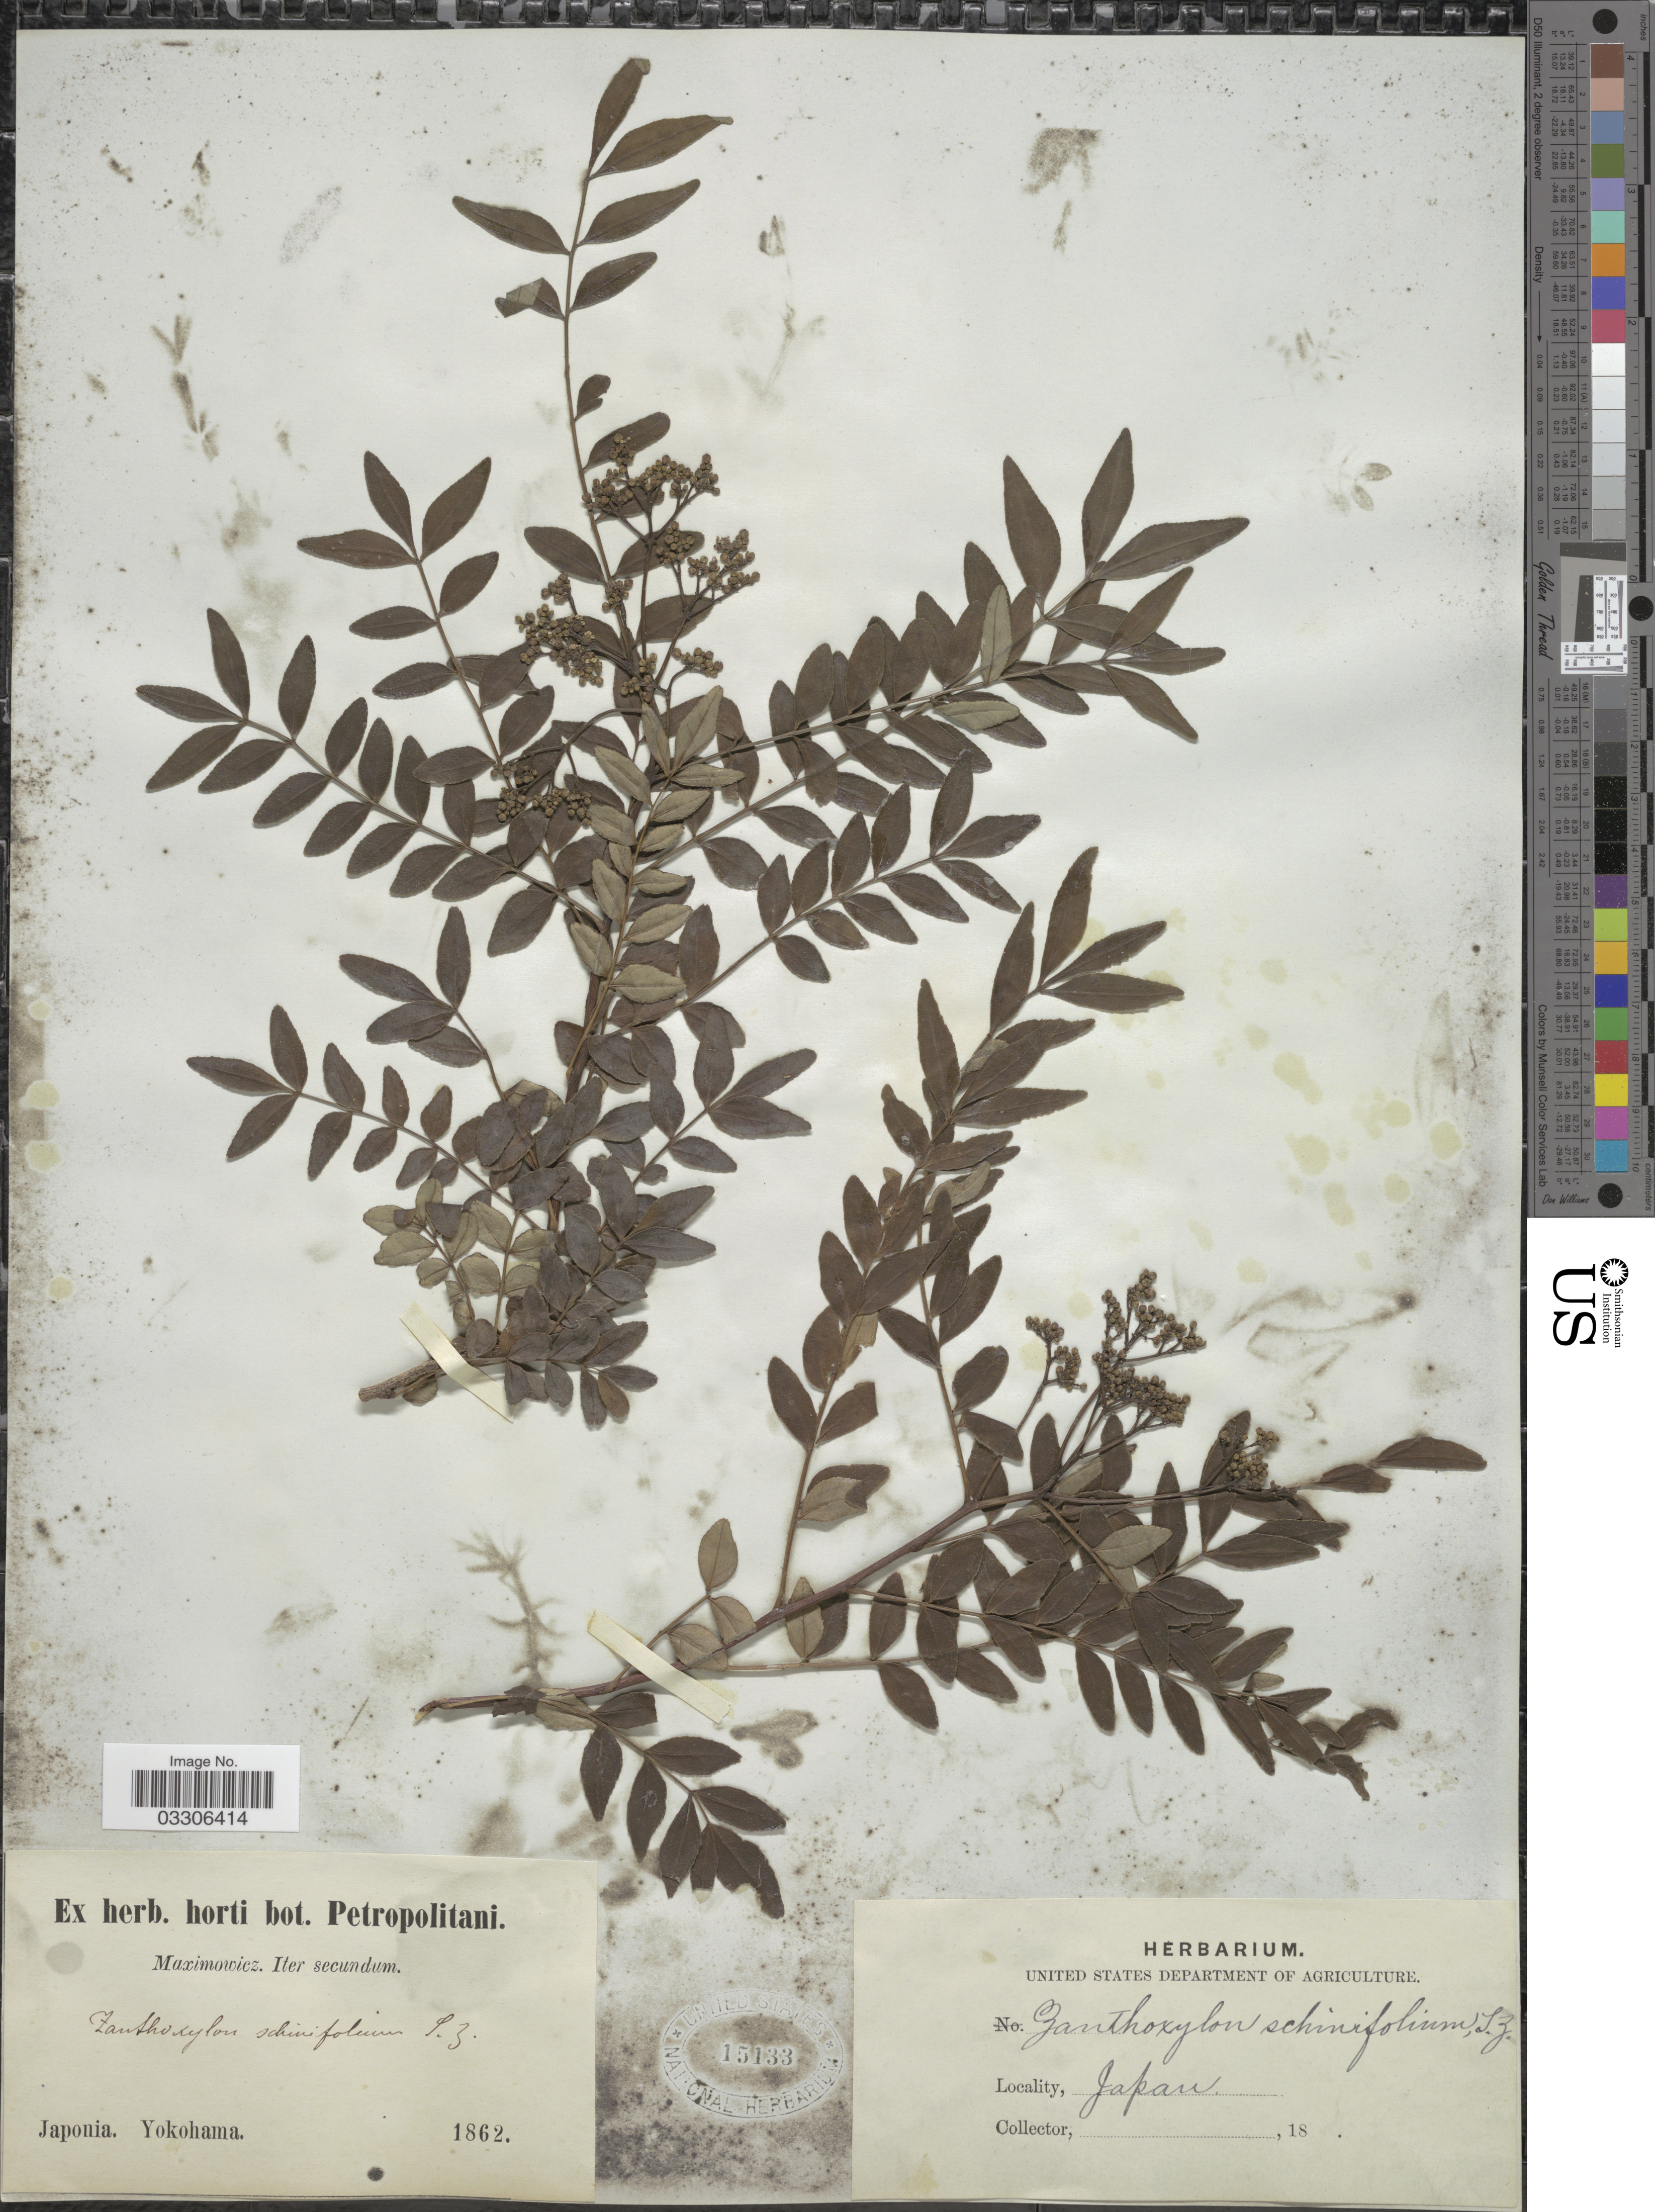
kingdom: Plantae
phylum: Tracheophyta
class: Magnoliopsida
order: Sapindales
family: Rutaceae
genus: Zanthoxylum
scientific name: Zanthoxylum schinifolium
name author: Siebold & Zucc.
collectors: Maximowicz, --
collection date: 1862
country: Japan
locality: Yokohama.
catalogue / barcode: US 15133